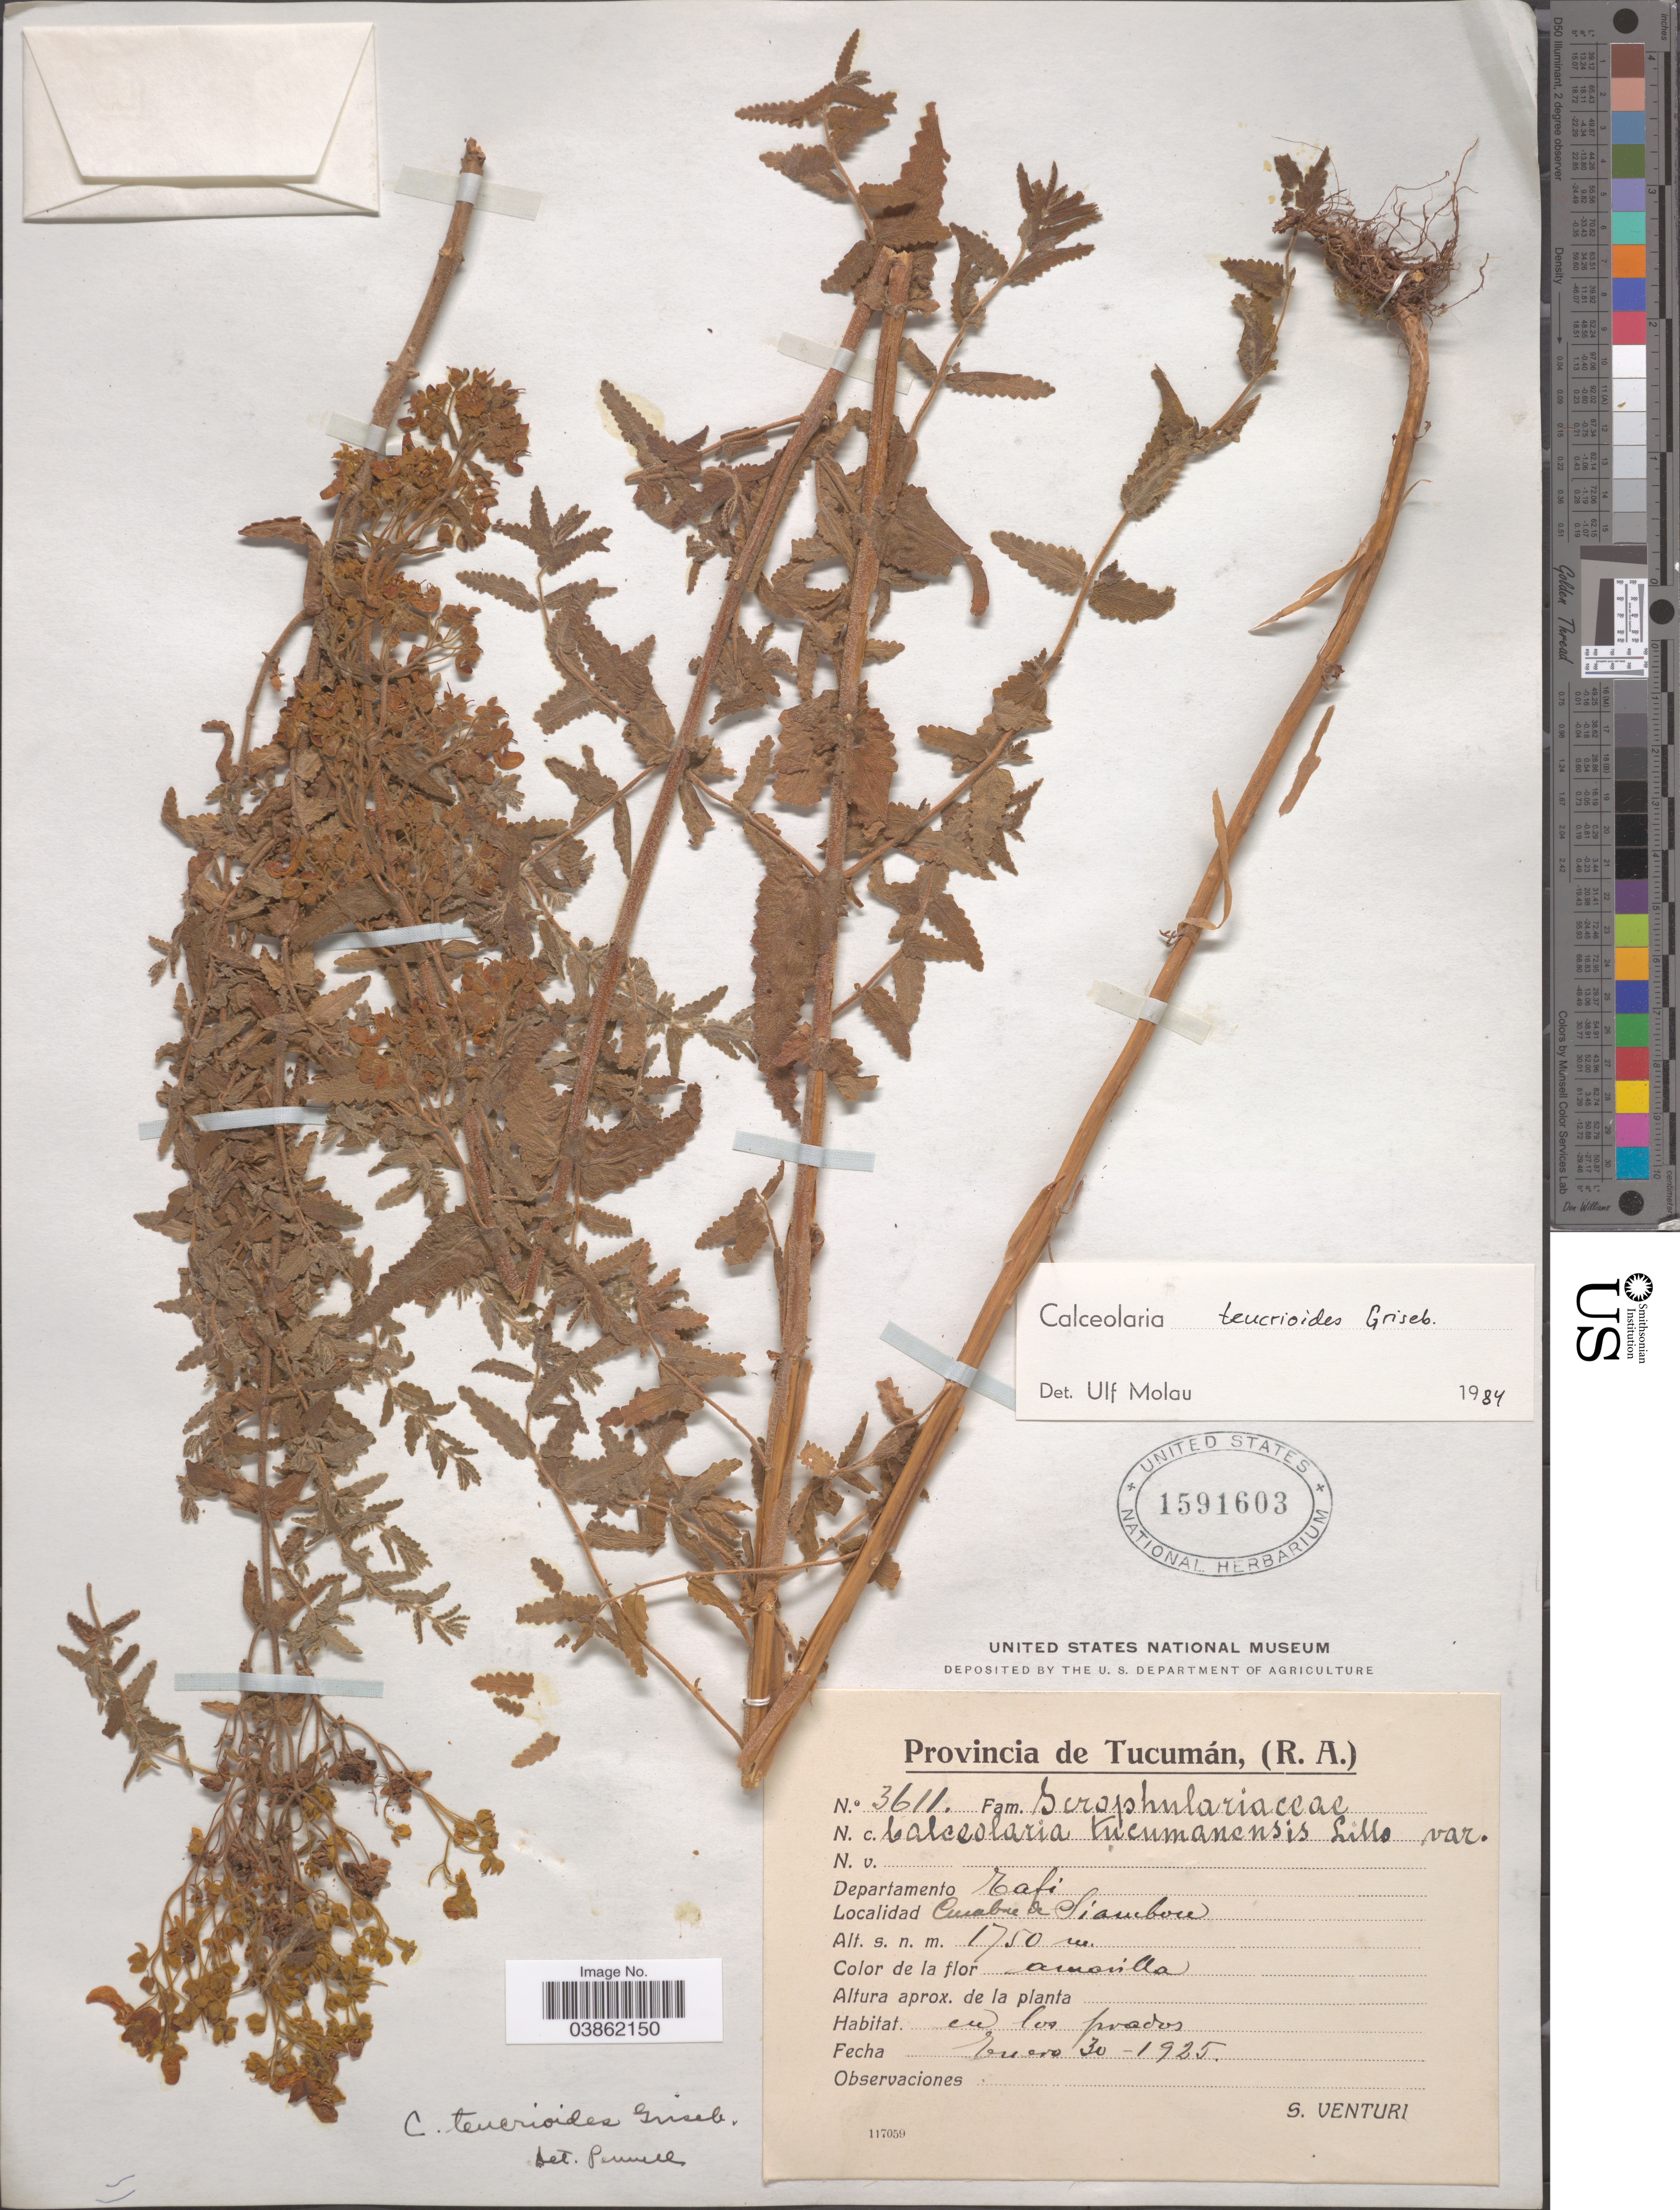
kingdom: Plantae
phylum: Tracheophyta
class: Magnoliopsida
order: Lamiales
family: Calceolariaceae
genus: Calceolaria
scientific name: Calceolaria teucrioides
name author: Griseb.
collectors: S. Venturi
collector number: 3611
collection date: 1925-01-30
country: Argentina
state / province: Tucuman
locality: Departamento Tafi. Cumbre de Siambon.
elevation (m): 1750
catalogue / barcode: US 1591603